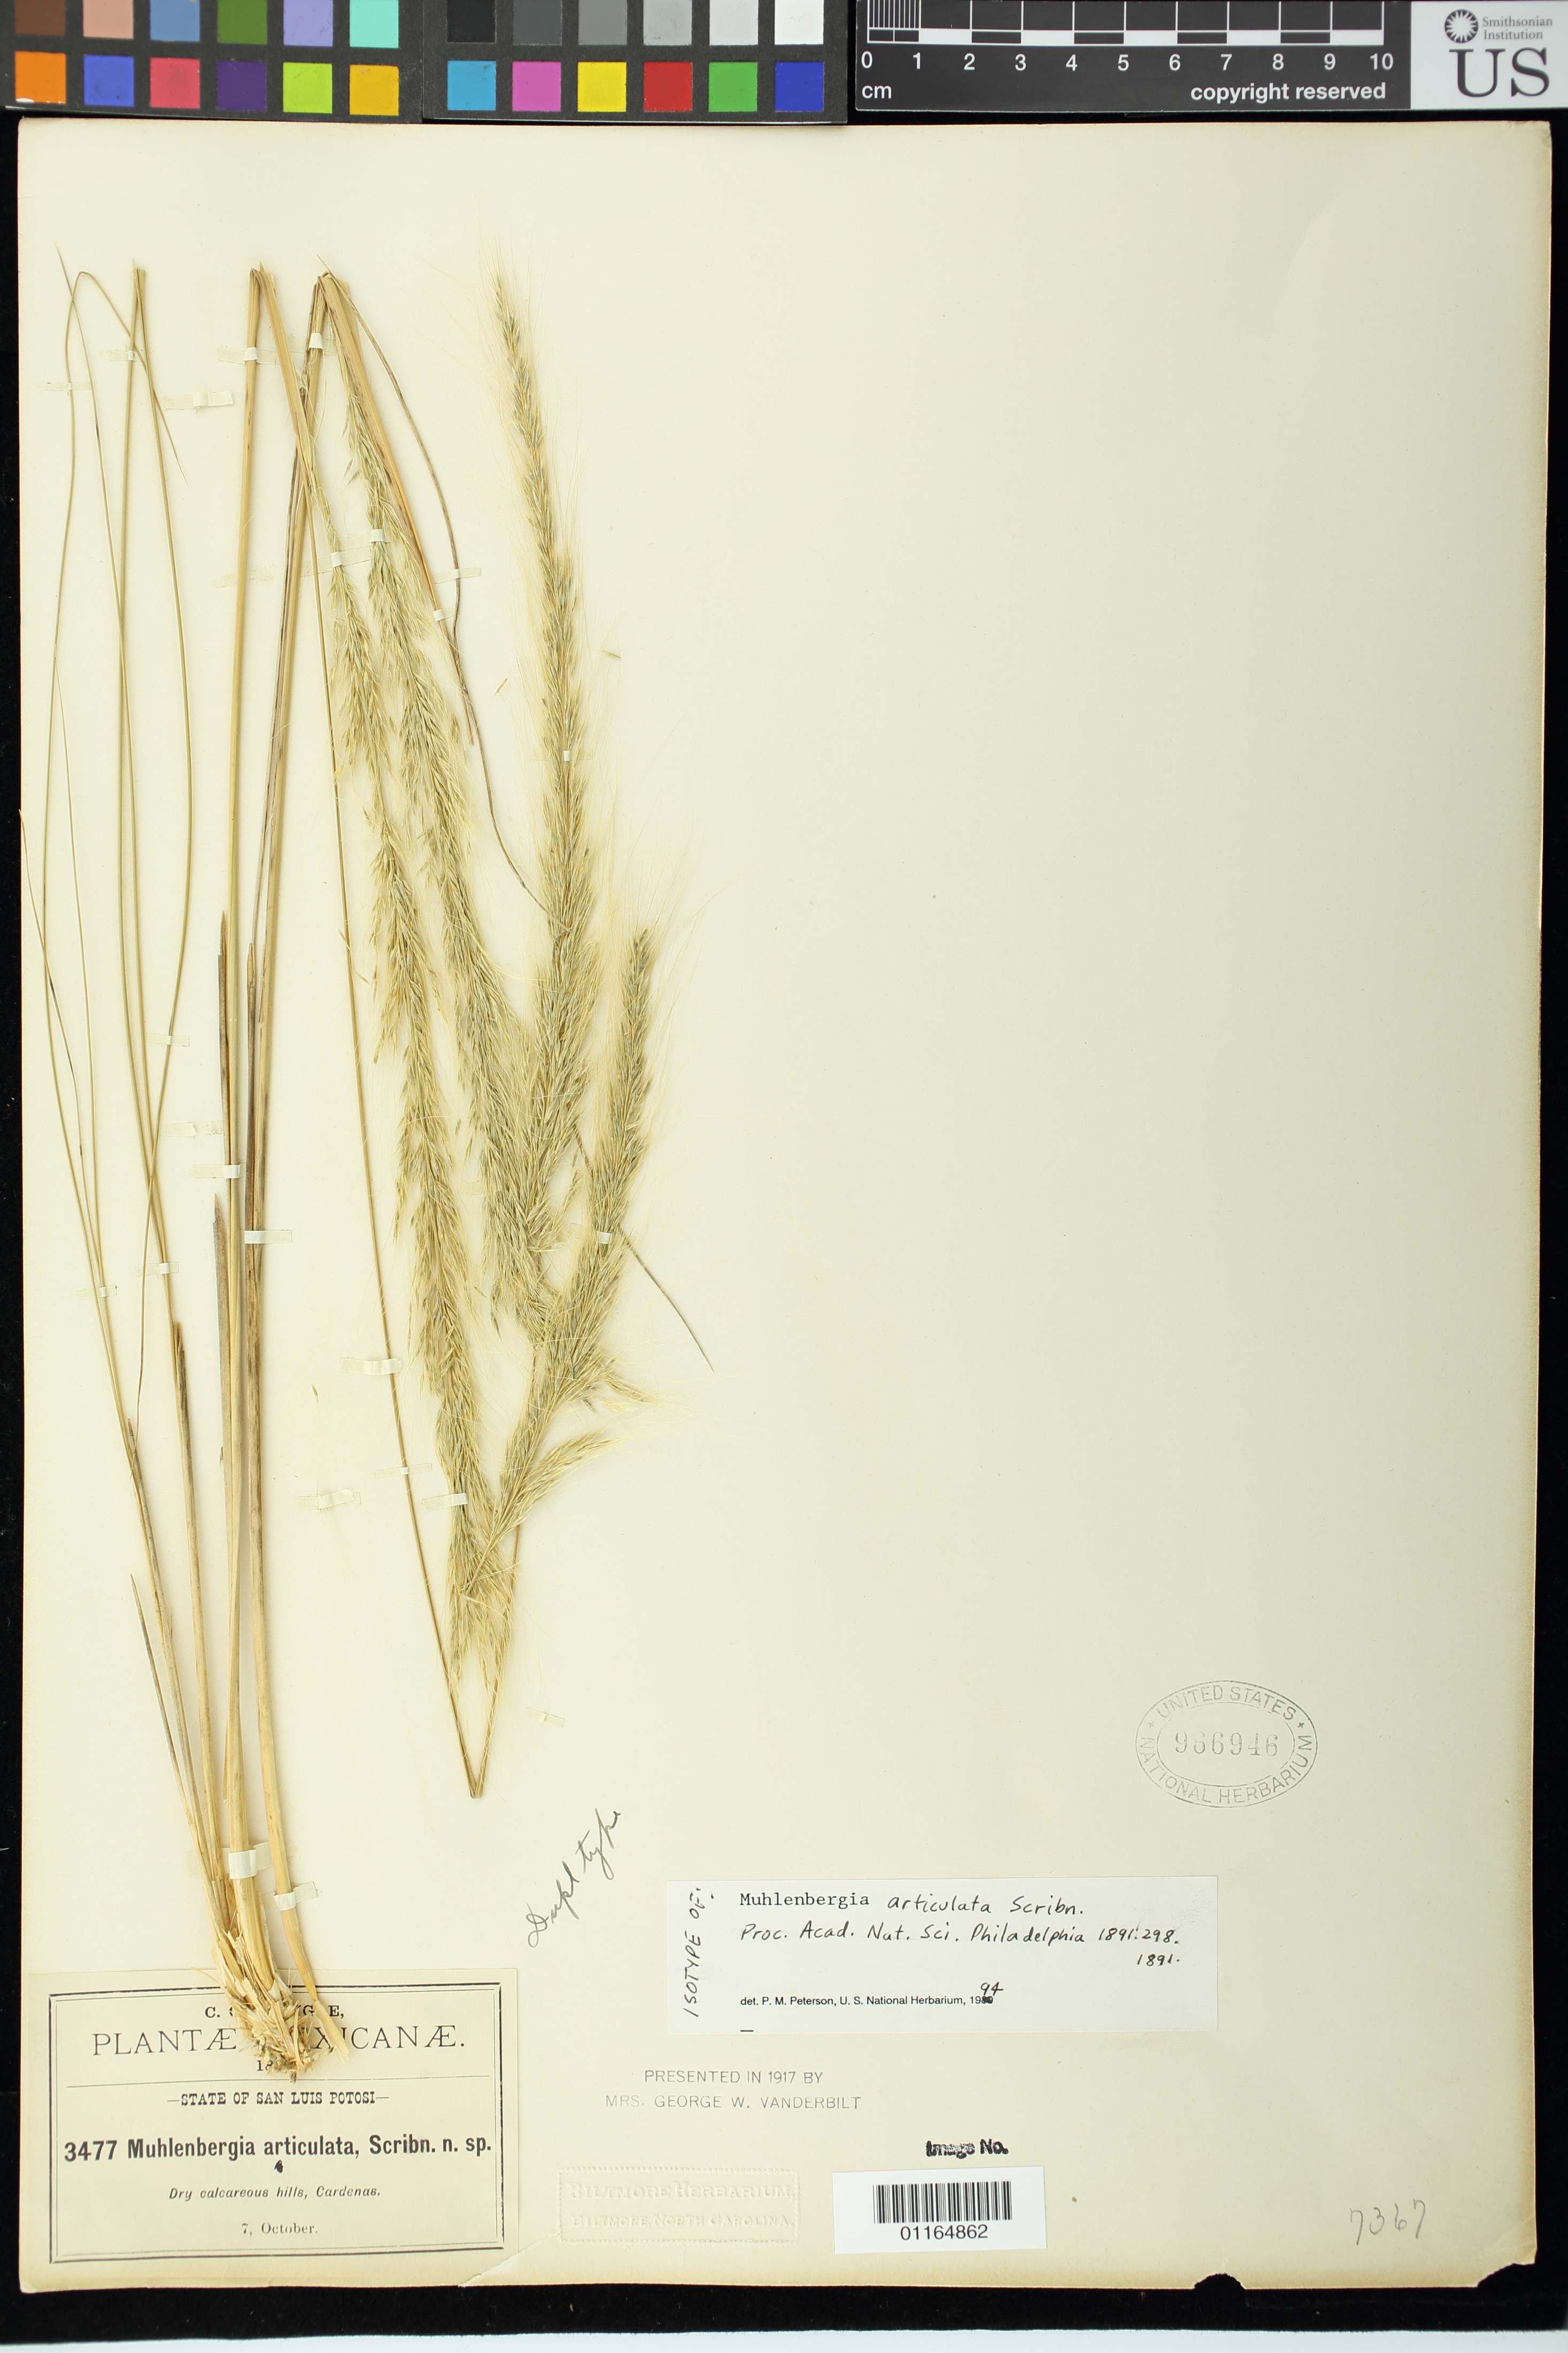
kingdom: Plantae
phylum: Tracheophyta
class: Liliopsida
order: Poales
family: Poaceae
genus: Muhlenbergia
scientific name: Muhlenbergia articulata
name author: Scribn.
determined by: Peterson, Paul M., (BOT), Smithsonian Institution - National Museum of Natural History (UNITED STATES)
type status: Isotype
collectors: C. G. Pringle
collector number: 3477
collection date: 1891-10-07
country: Mexico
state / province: San Luis Potosi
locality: Cardenas.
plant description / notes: ex herb. Biltmore, North Carolina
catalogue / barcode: US 966946